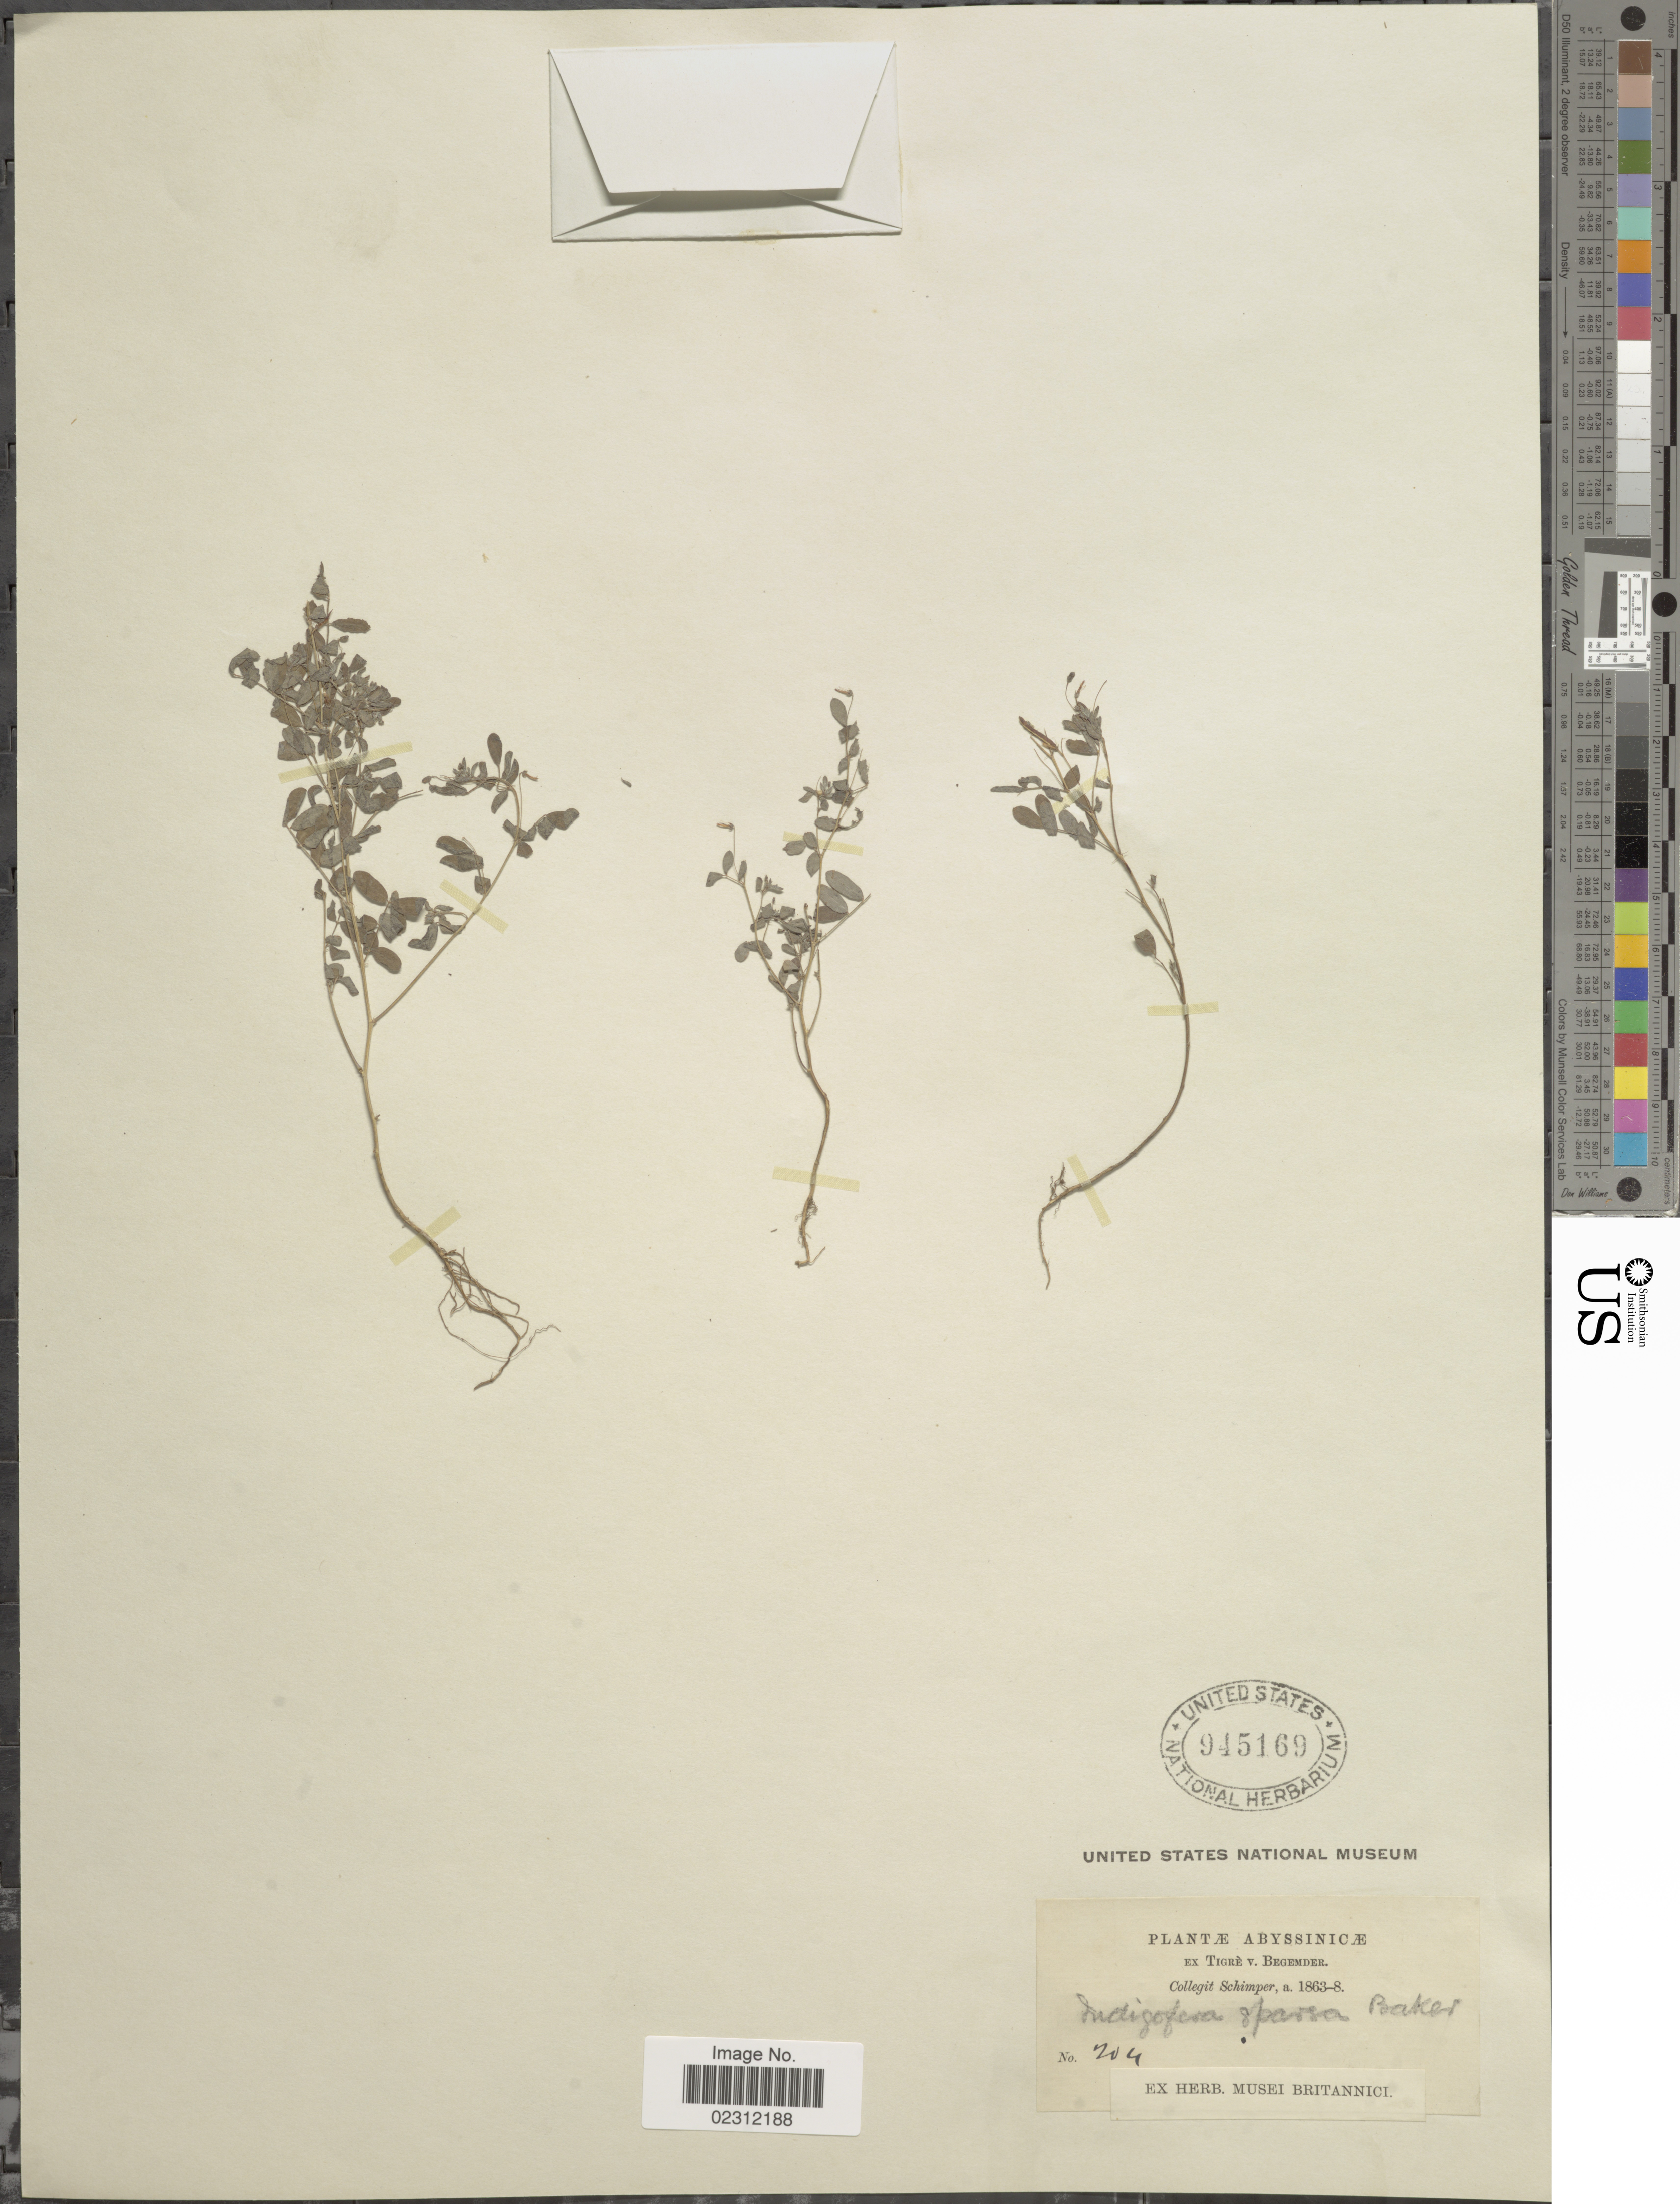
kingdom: Plantae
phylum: Tracheophyta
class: Magnoliopsida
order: Fabales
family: Fabaceae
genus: Indigofera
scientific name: Indigofera sparsa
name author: Baker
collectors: -. Schimper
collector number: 204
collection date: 1863/1868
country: Eritrea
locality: Abyssinicae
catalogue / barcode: US 945169